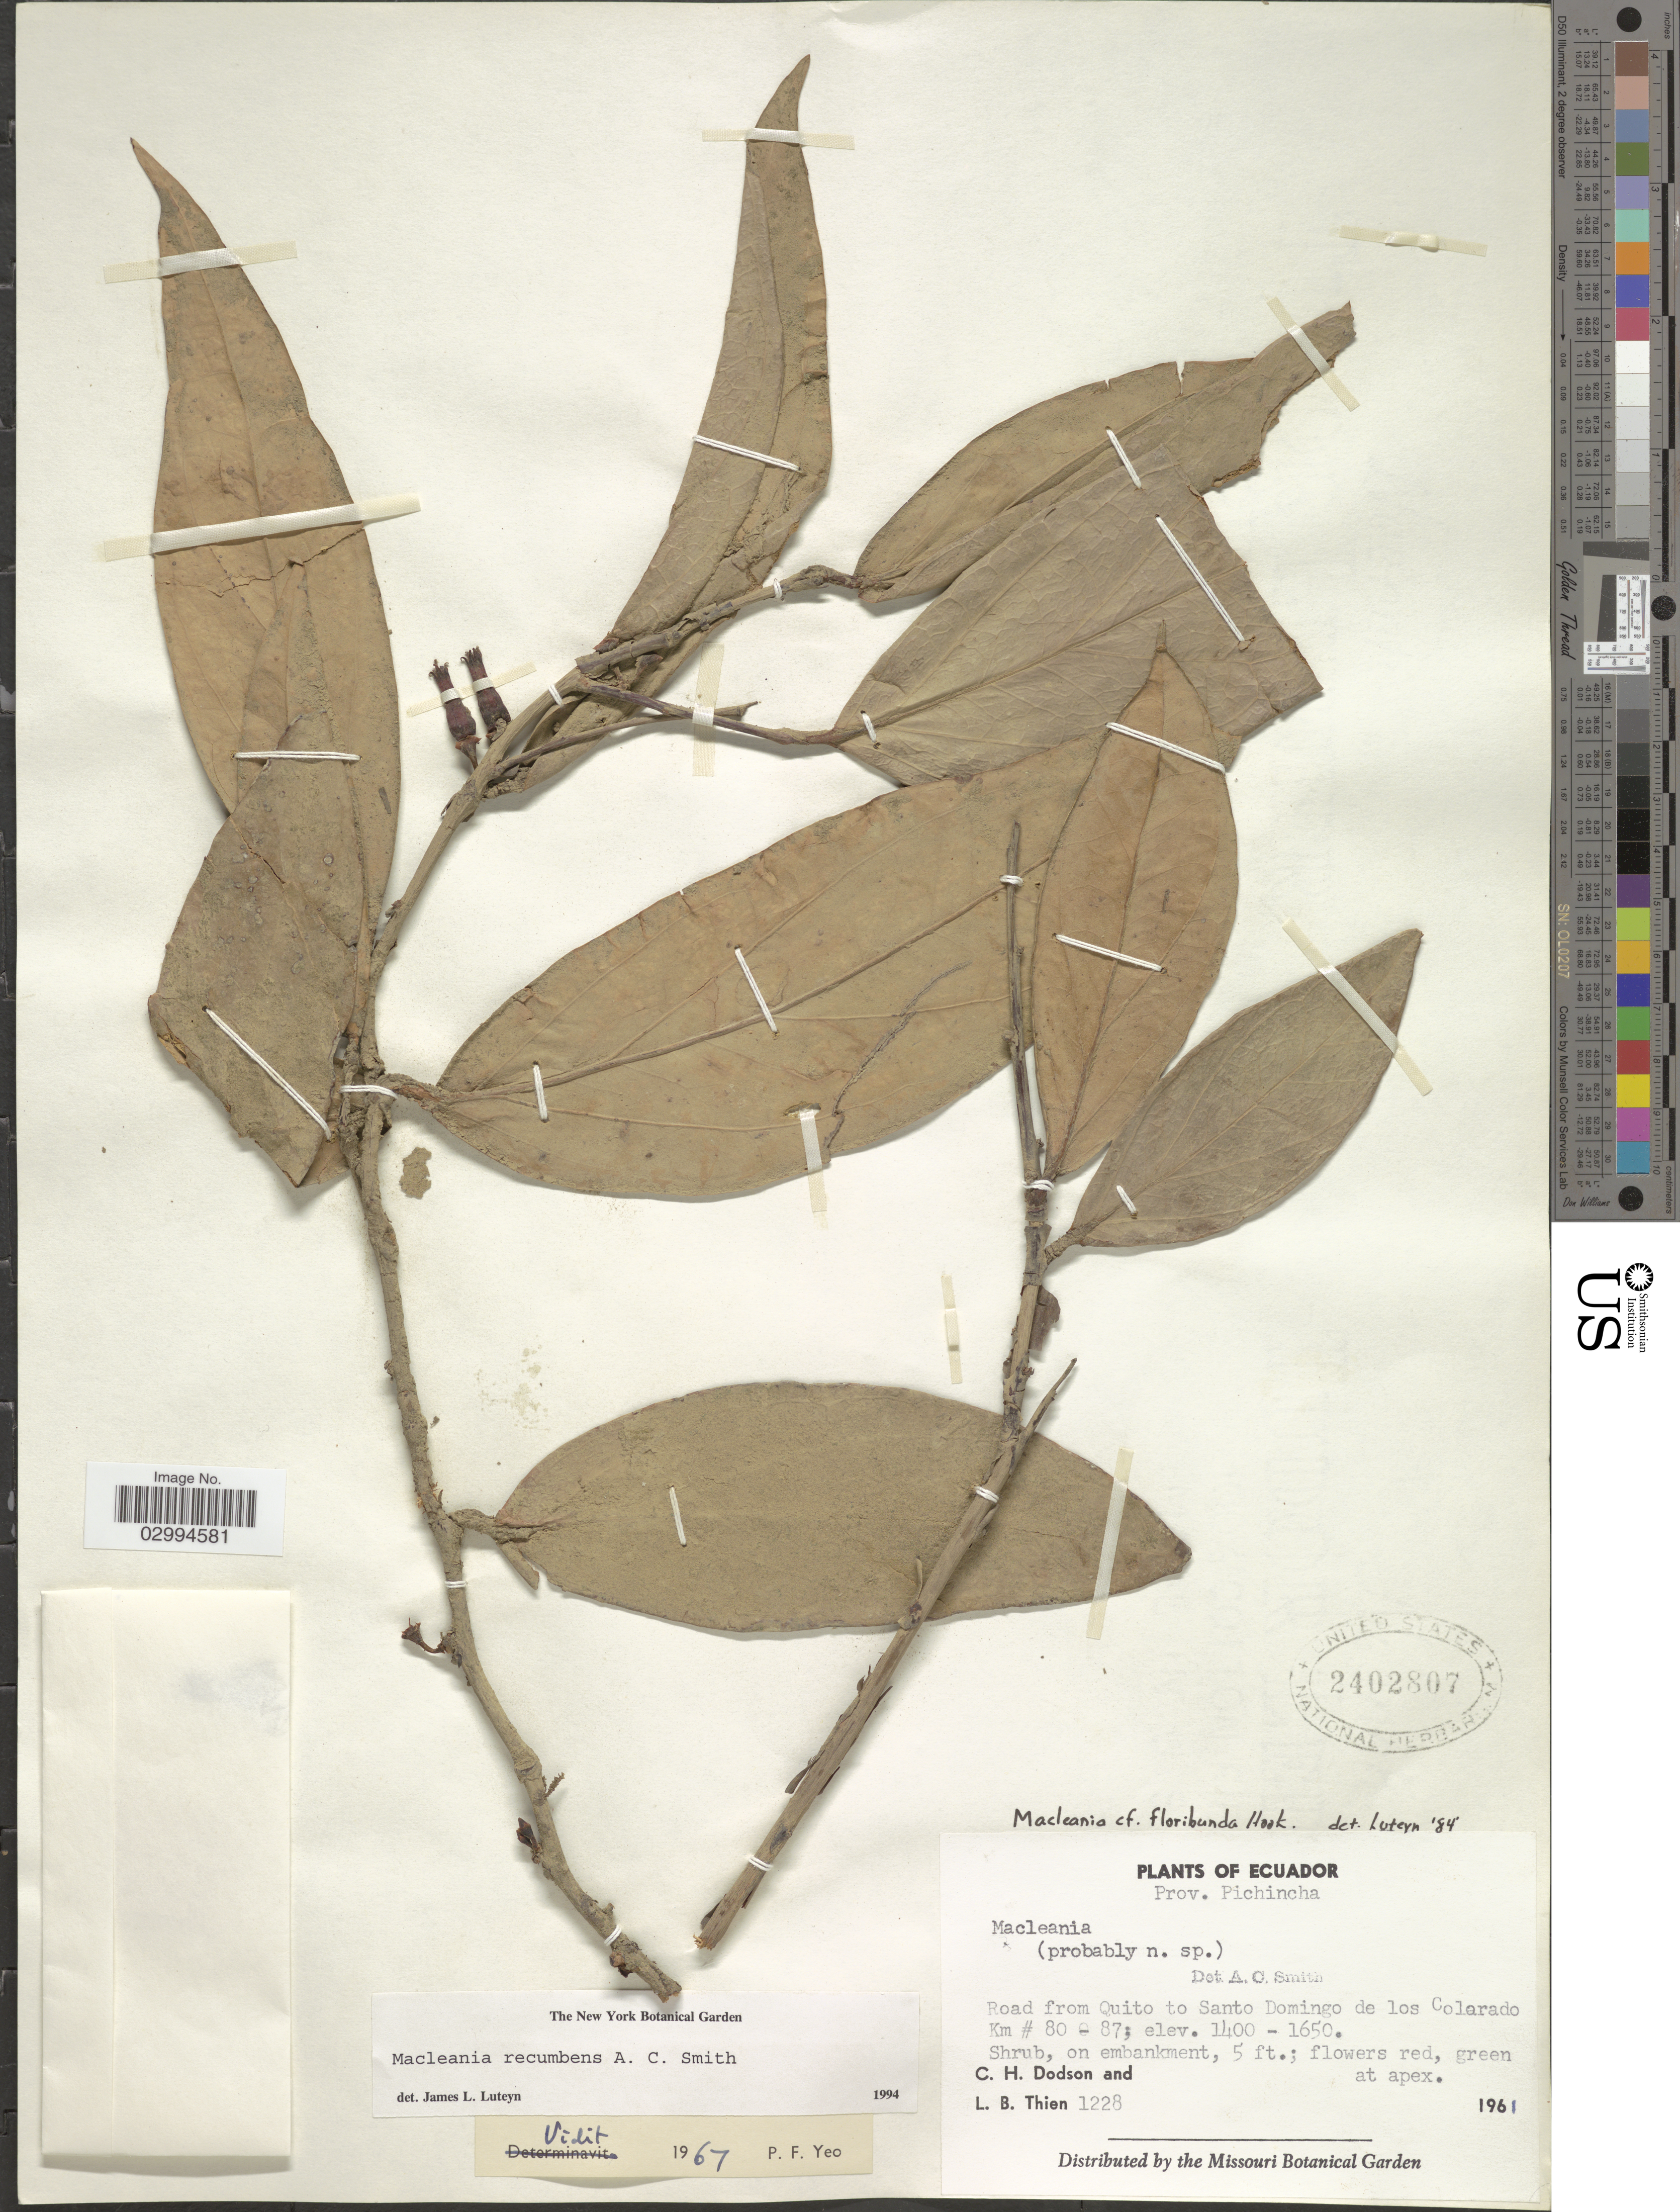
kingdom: Plantae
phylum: Tracheophyta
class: Magnoliopsida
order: Ericales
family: Ericaceae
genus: Macleania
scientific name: Macleania recumbens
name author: A.C. Sm.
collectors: C. H. Dodson & L. Thien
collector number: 1228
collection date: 1961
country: Ecuador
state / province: Pichincha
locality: Road from Quito to Santo Domingo de los Colorado Km # 80 - 87.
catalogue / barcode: US 2402807